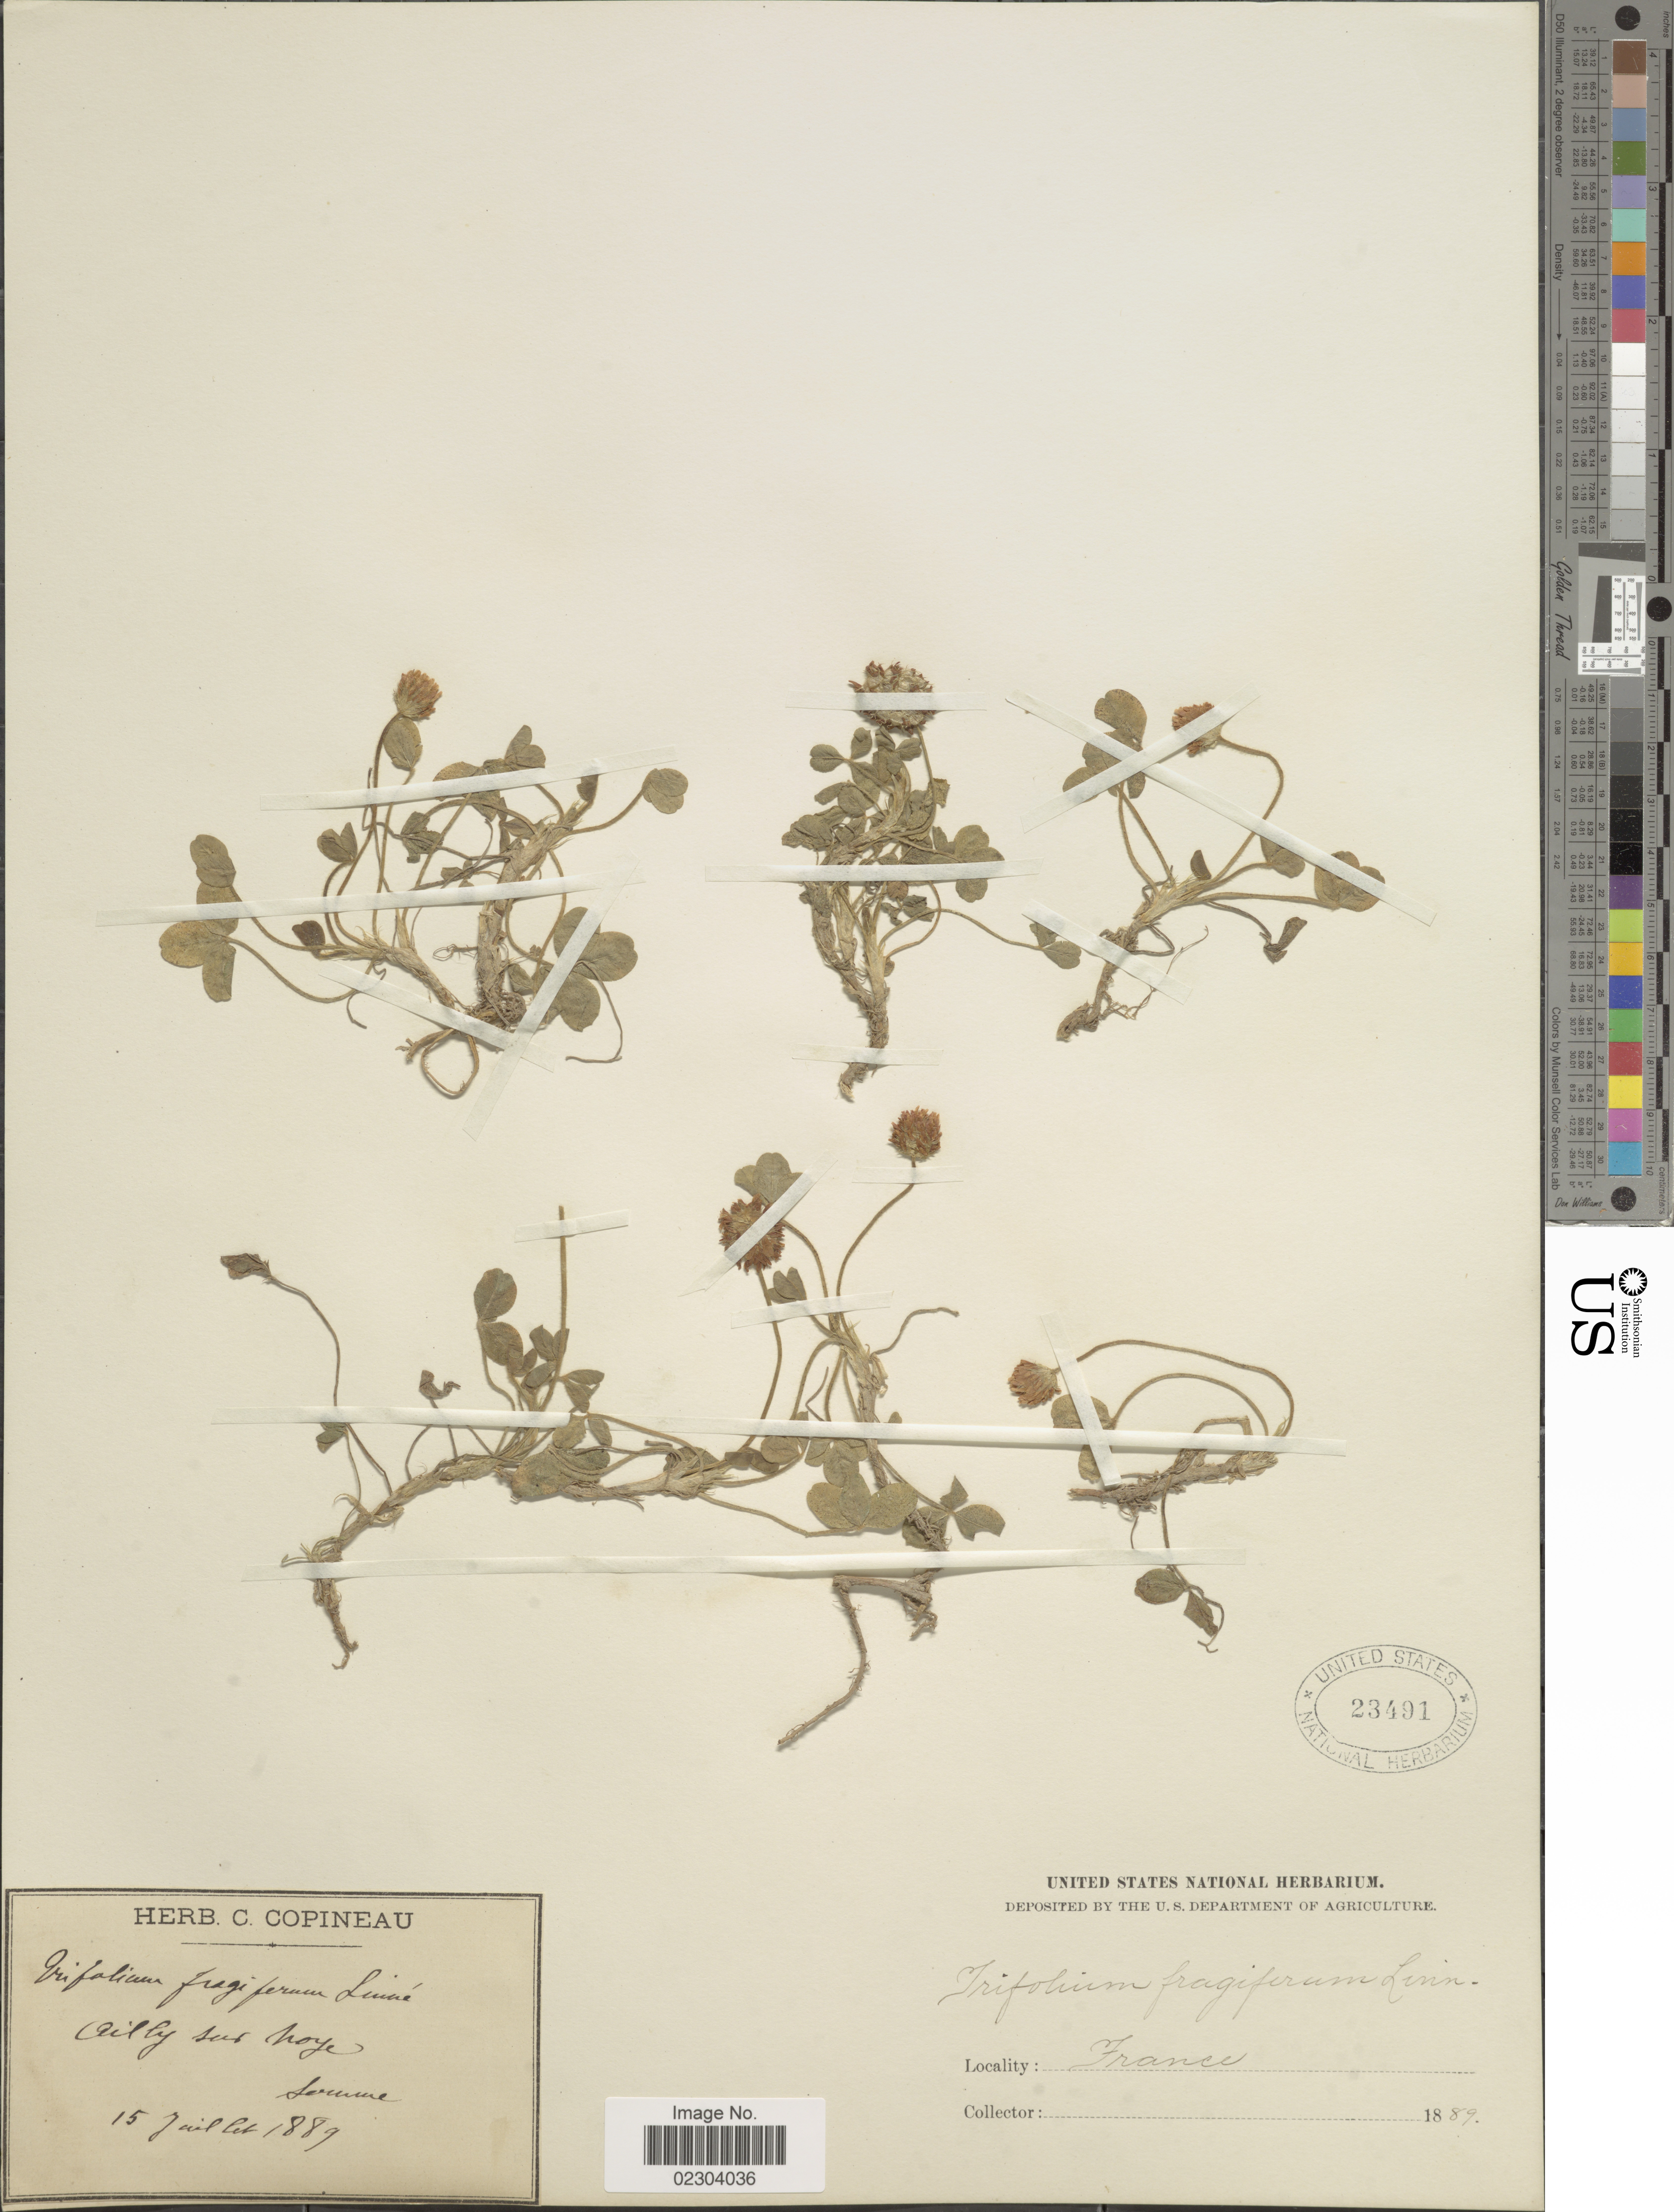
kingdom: Plantae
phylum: Tracheophyta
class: Magnoliopsida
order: Fabales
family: Fabaceae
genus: Trifolium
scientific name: Trifolium fragiferum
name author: L.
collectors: ex herb. C. Copineau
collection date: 1889-07-15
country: France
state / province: Hauts-de-France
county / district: Somme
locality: Ailly sur Noye, Somme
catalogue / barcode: US 23491